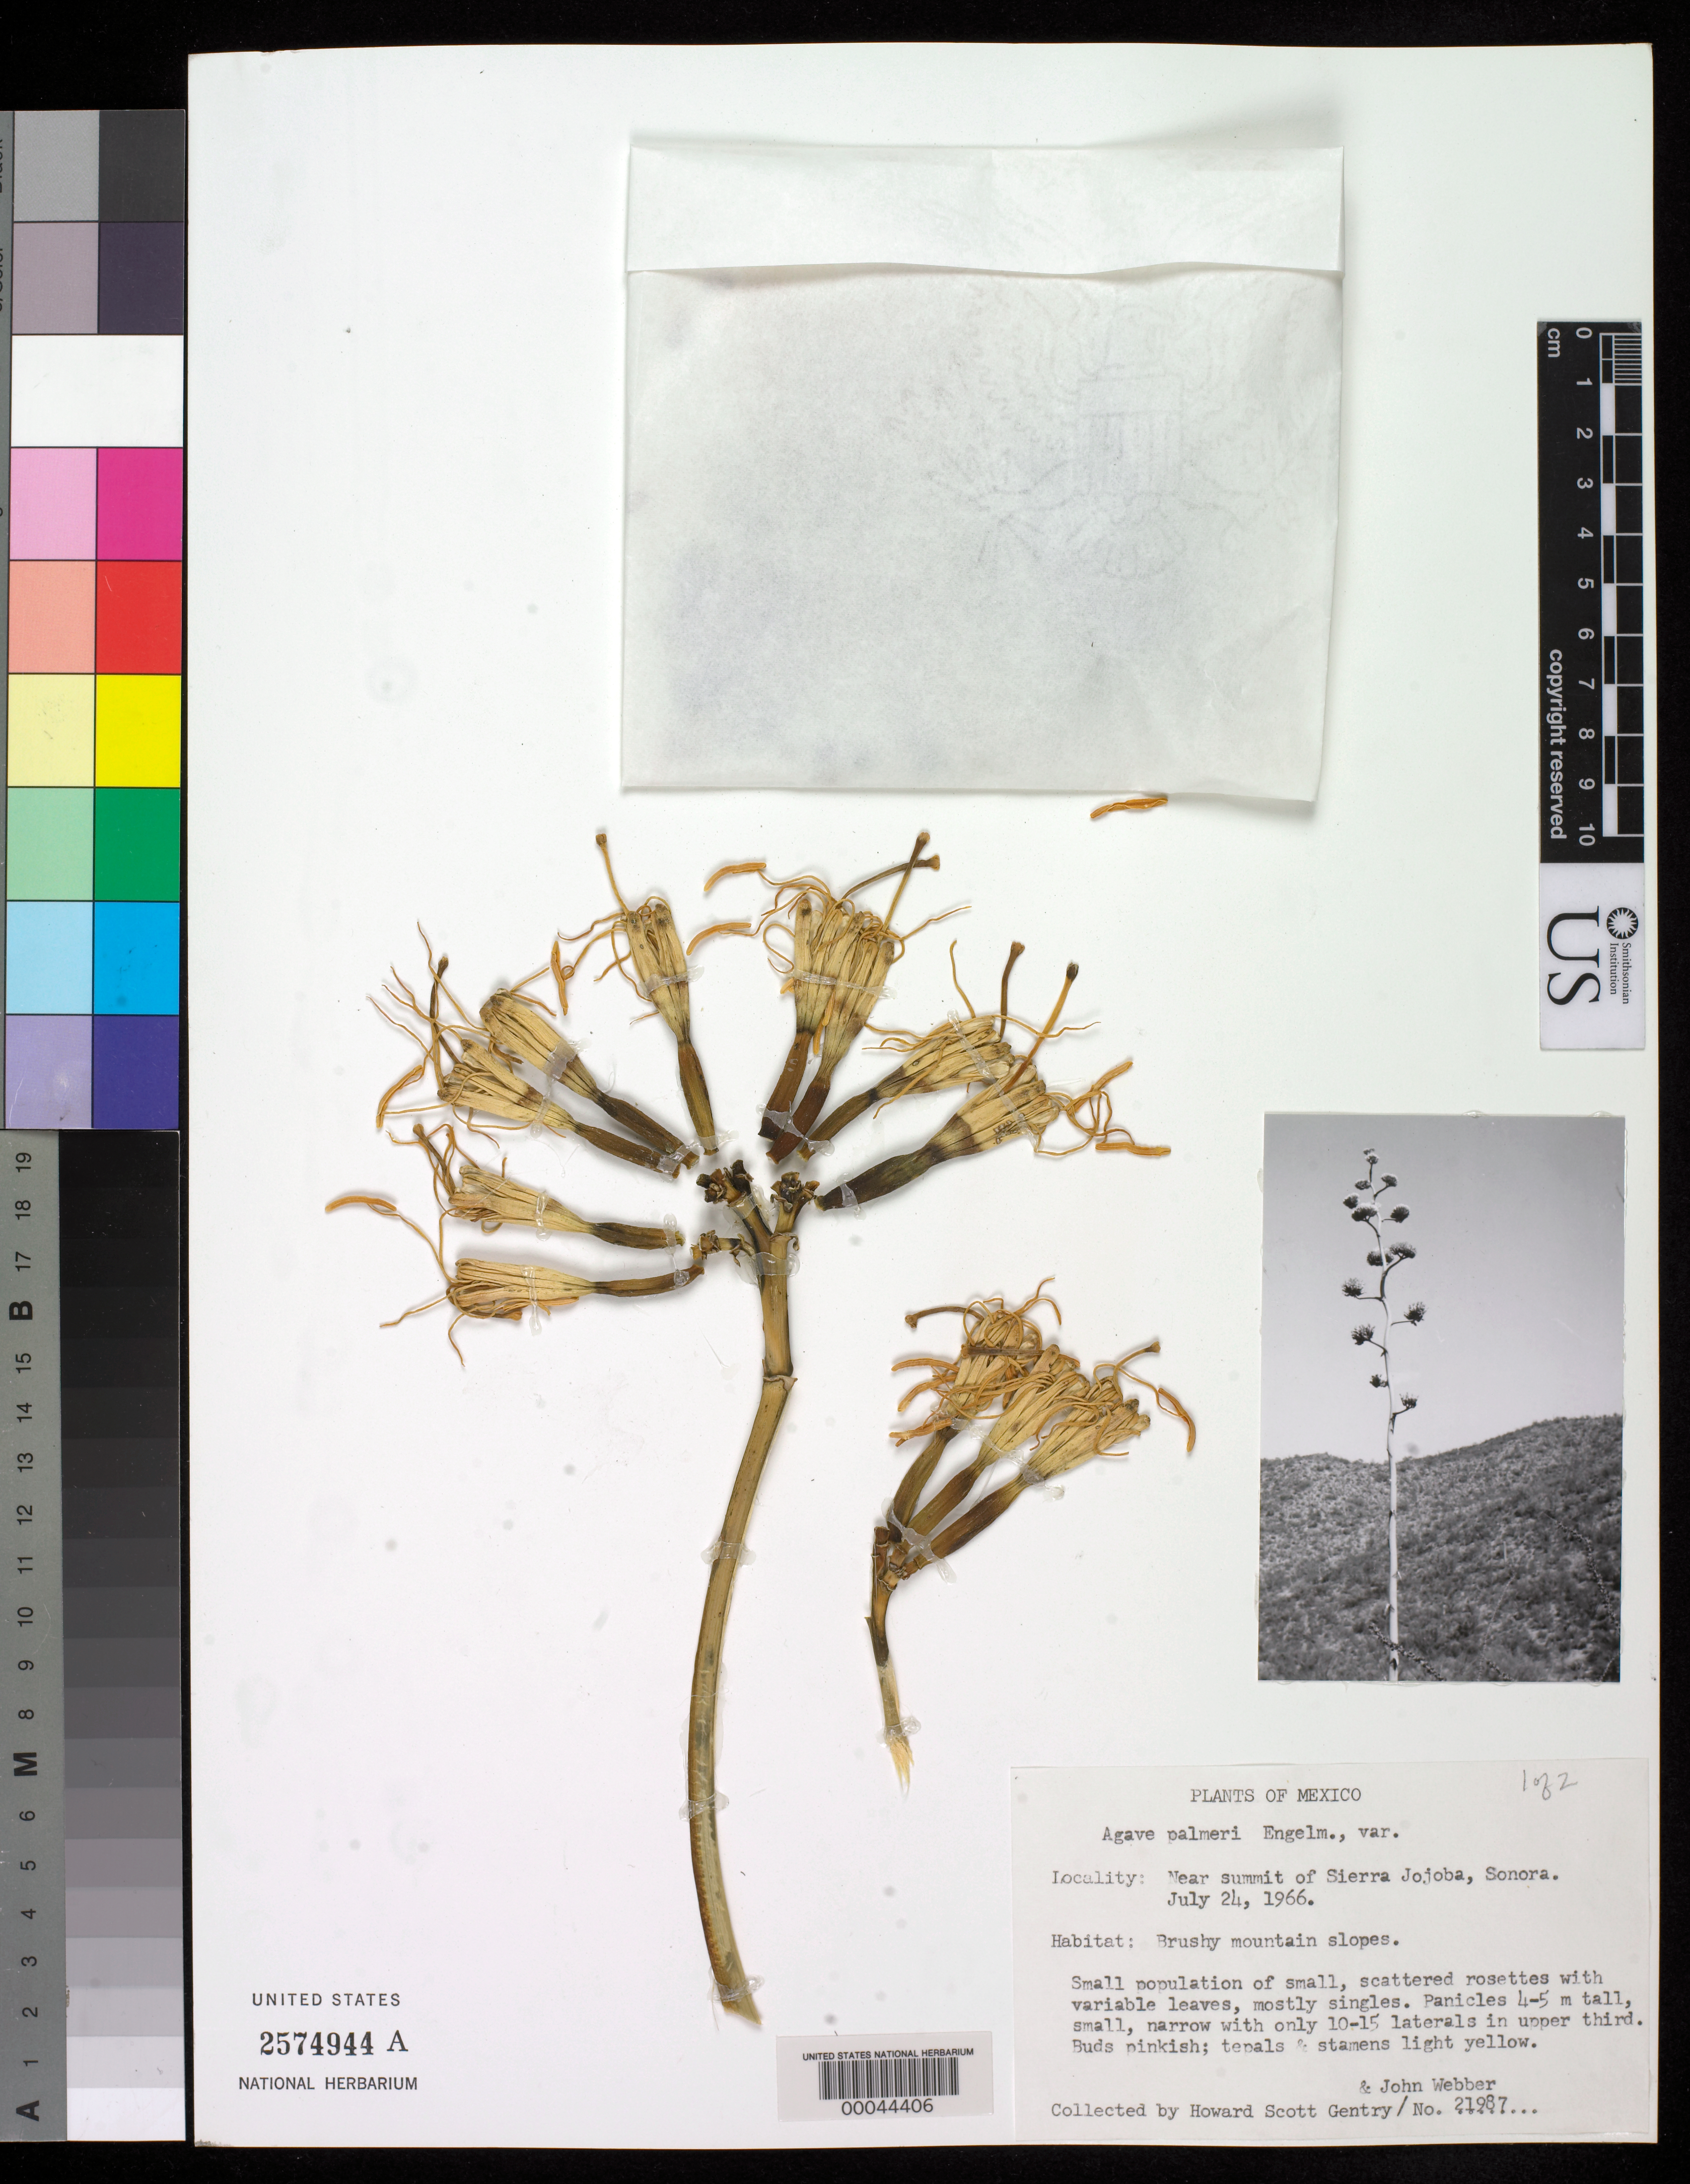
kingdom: Plantae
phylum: Tracheophyta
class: Liliopsida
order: Asparagales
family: Asparagaceae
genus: Agave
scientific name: Agave palmeri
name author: Engelm.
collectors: H. S. Gentry & J. Webber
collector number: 21987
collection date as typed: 24 Jul 1966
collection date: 1966-07-24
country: Mexico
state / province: Sonora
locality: Near summit of sierra jojoba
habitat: Brushy mountain slopes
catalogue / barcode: US 2574944A